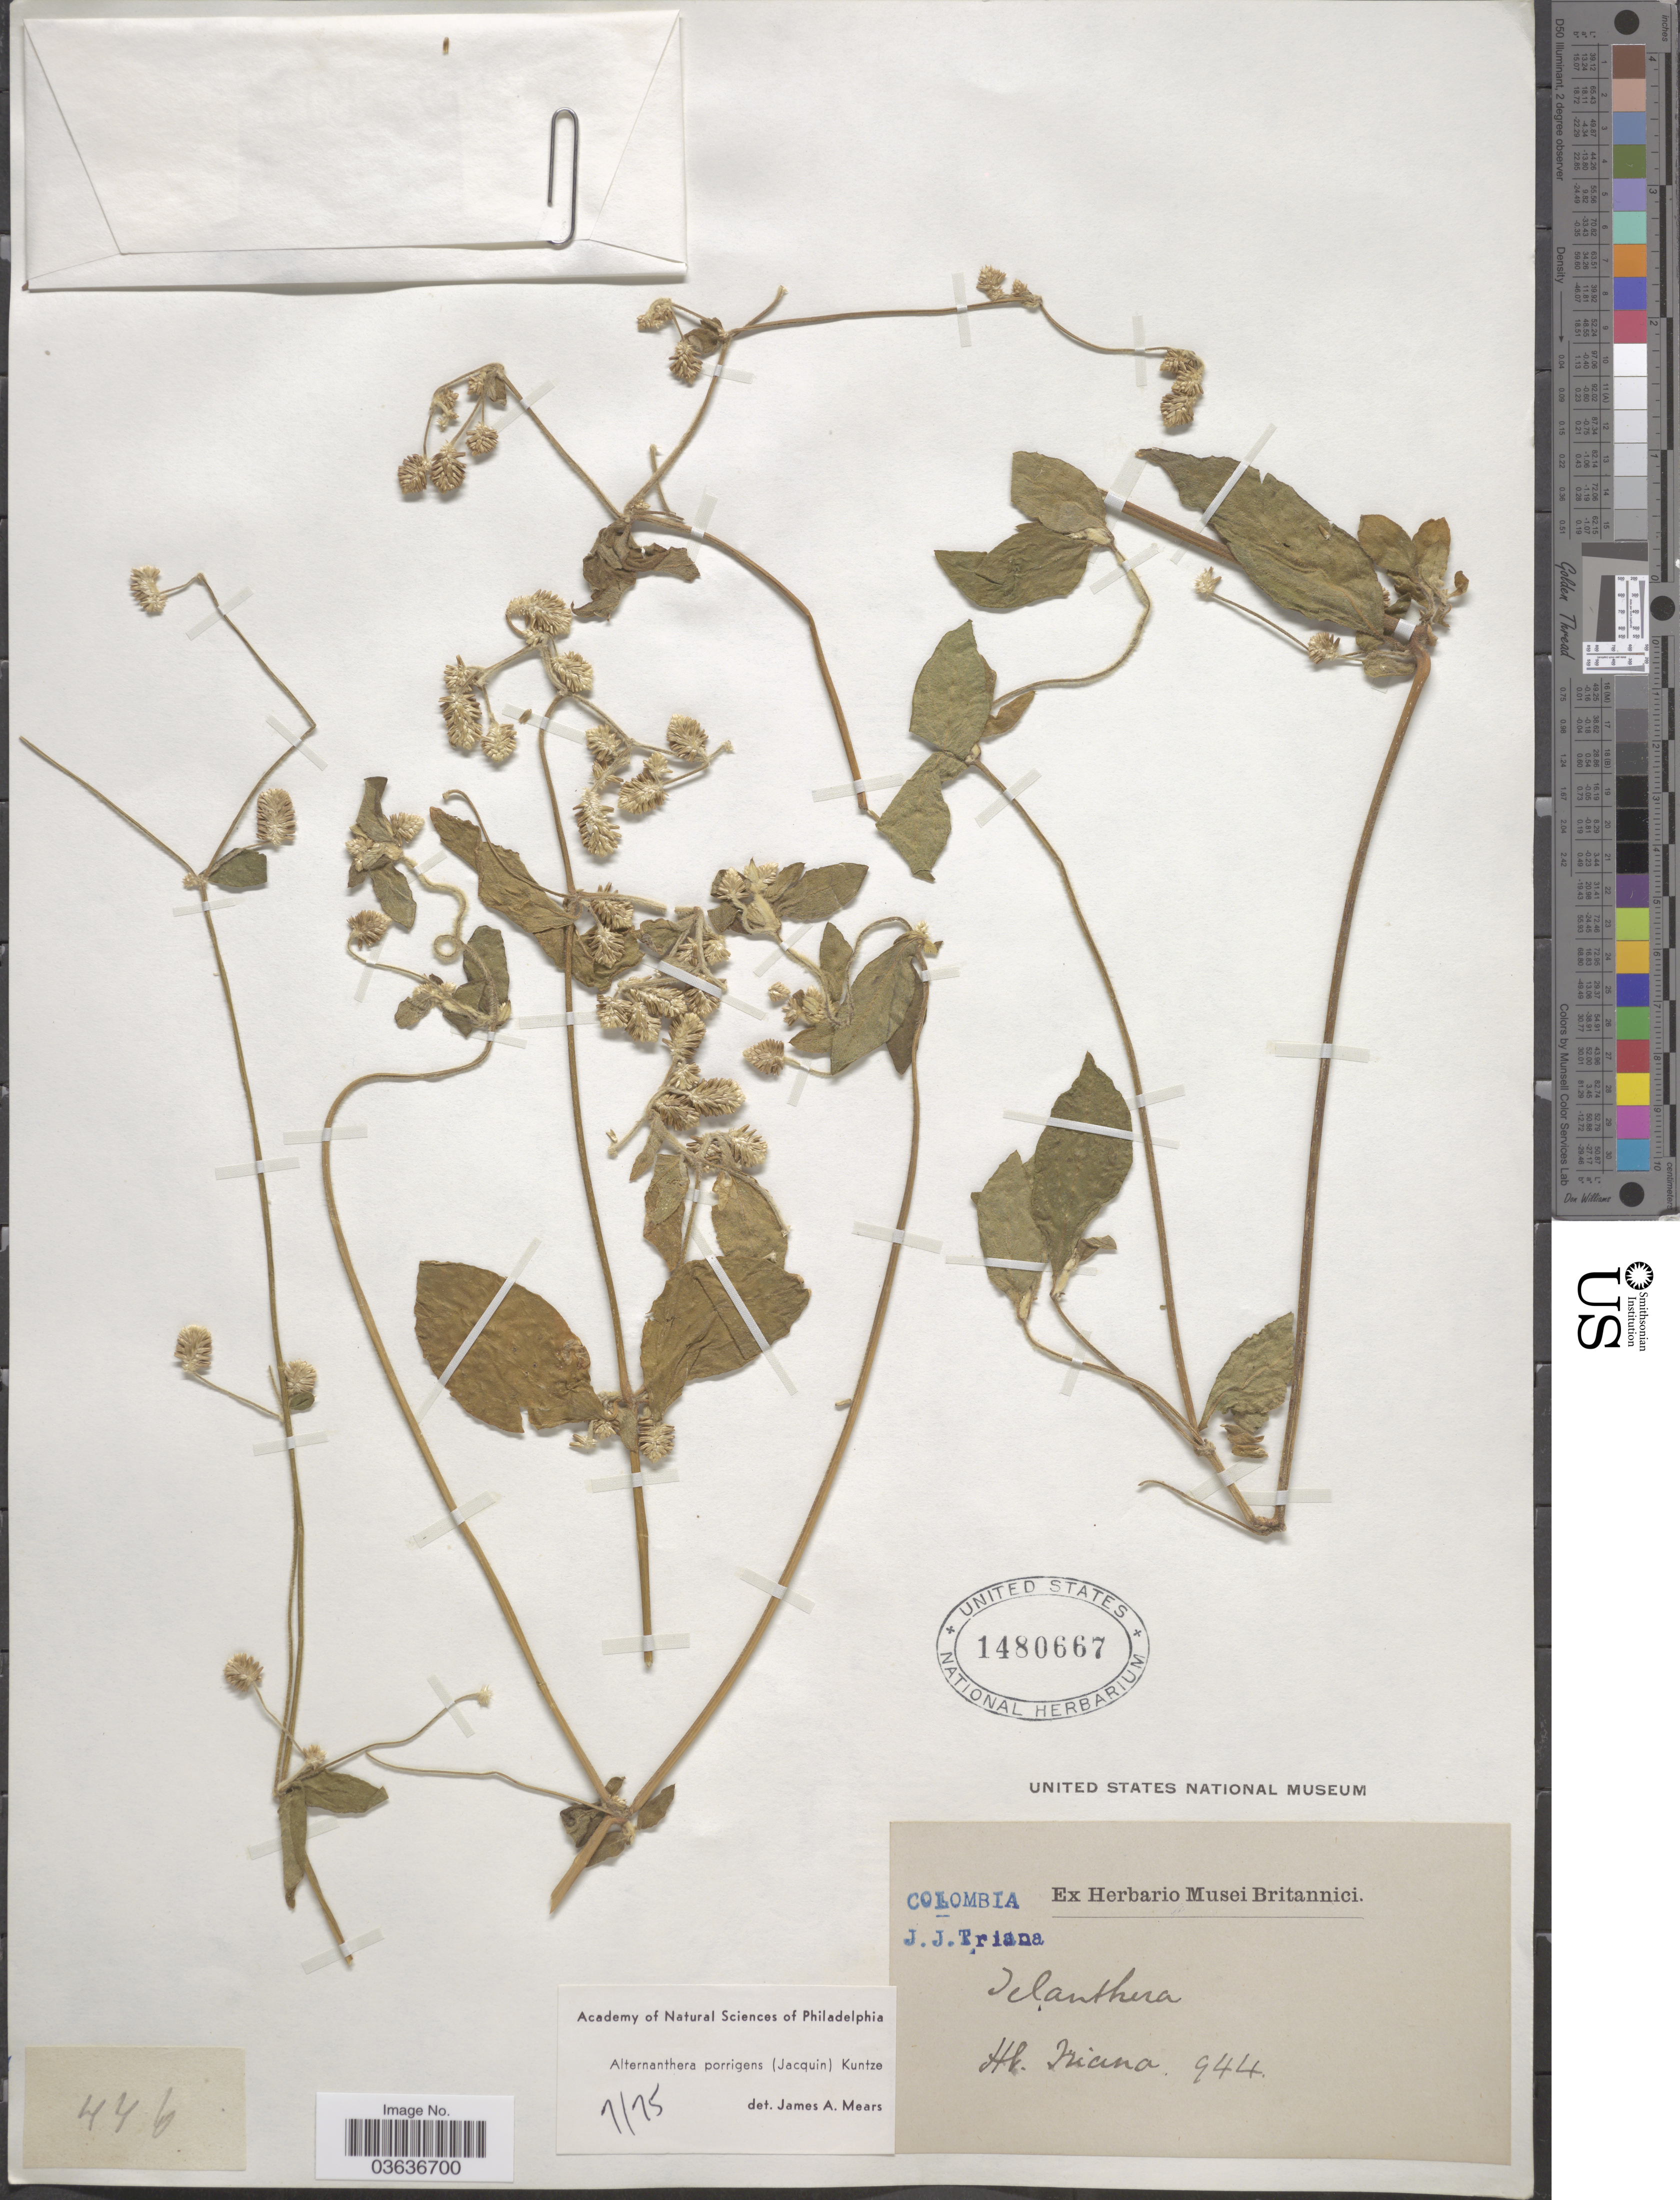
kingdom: Plantae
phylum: Tracheophyta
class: Magnoliopsida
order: Caryophyllales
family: Amaranthaceae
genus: Alternanthera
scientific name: Alternanthera porrigens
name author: (Jacq.) Kuntze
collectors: J. J. Triana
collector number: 944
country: Colombia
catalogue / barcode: US 1480667